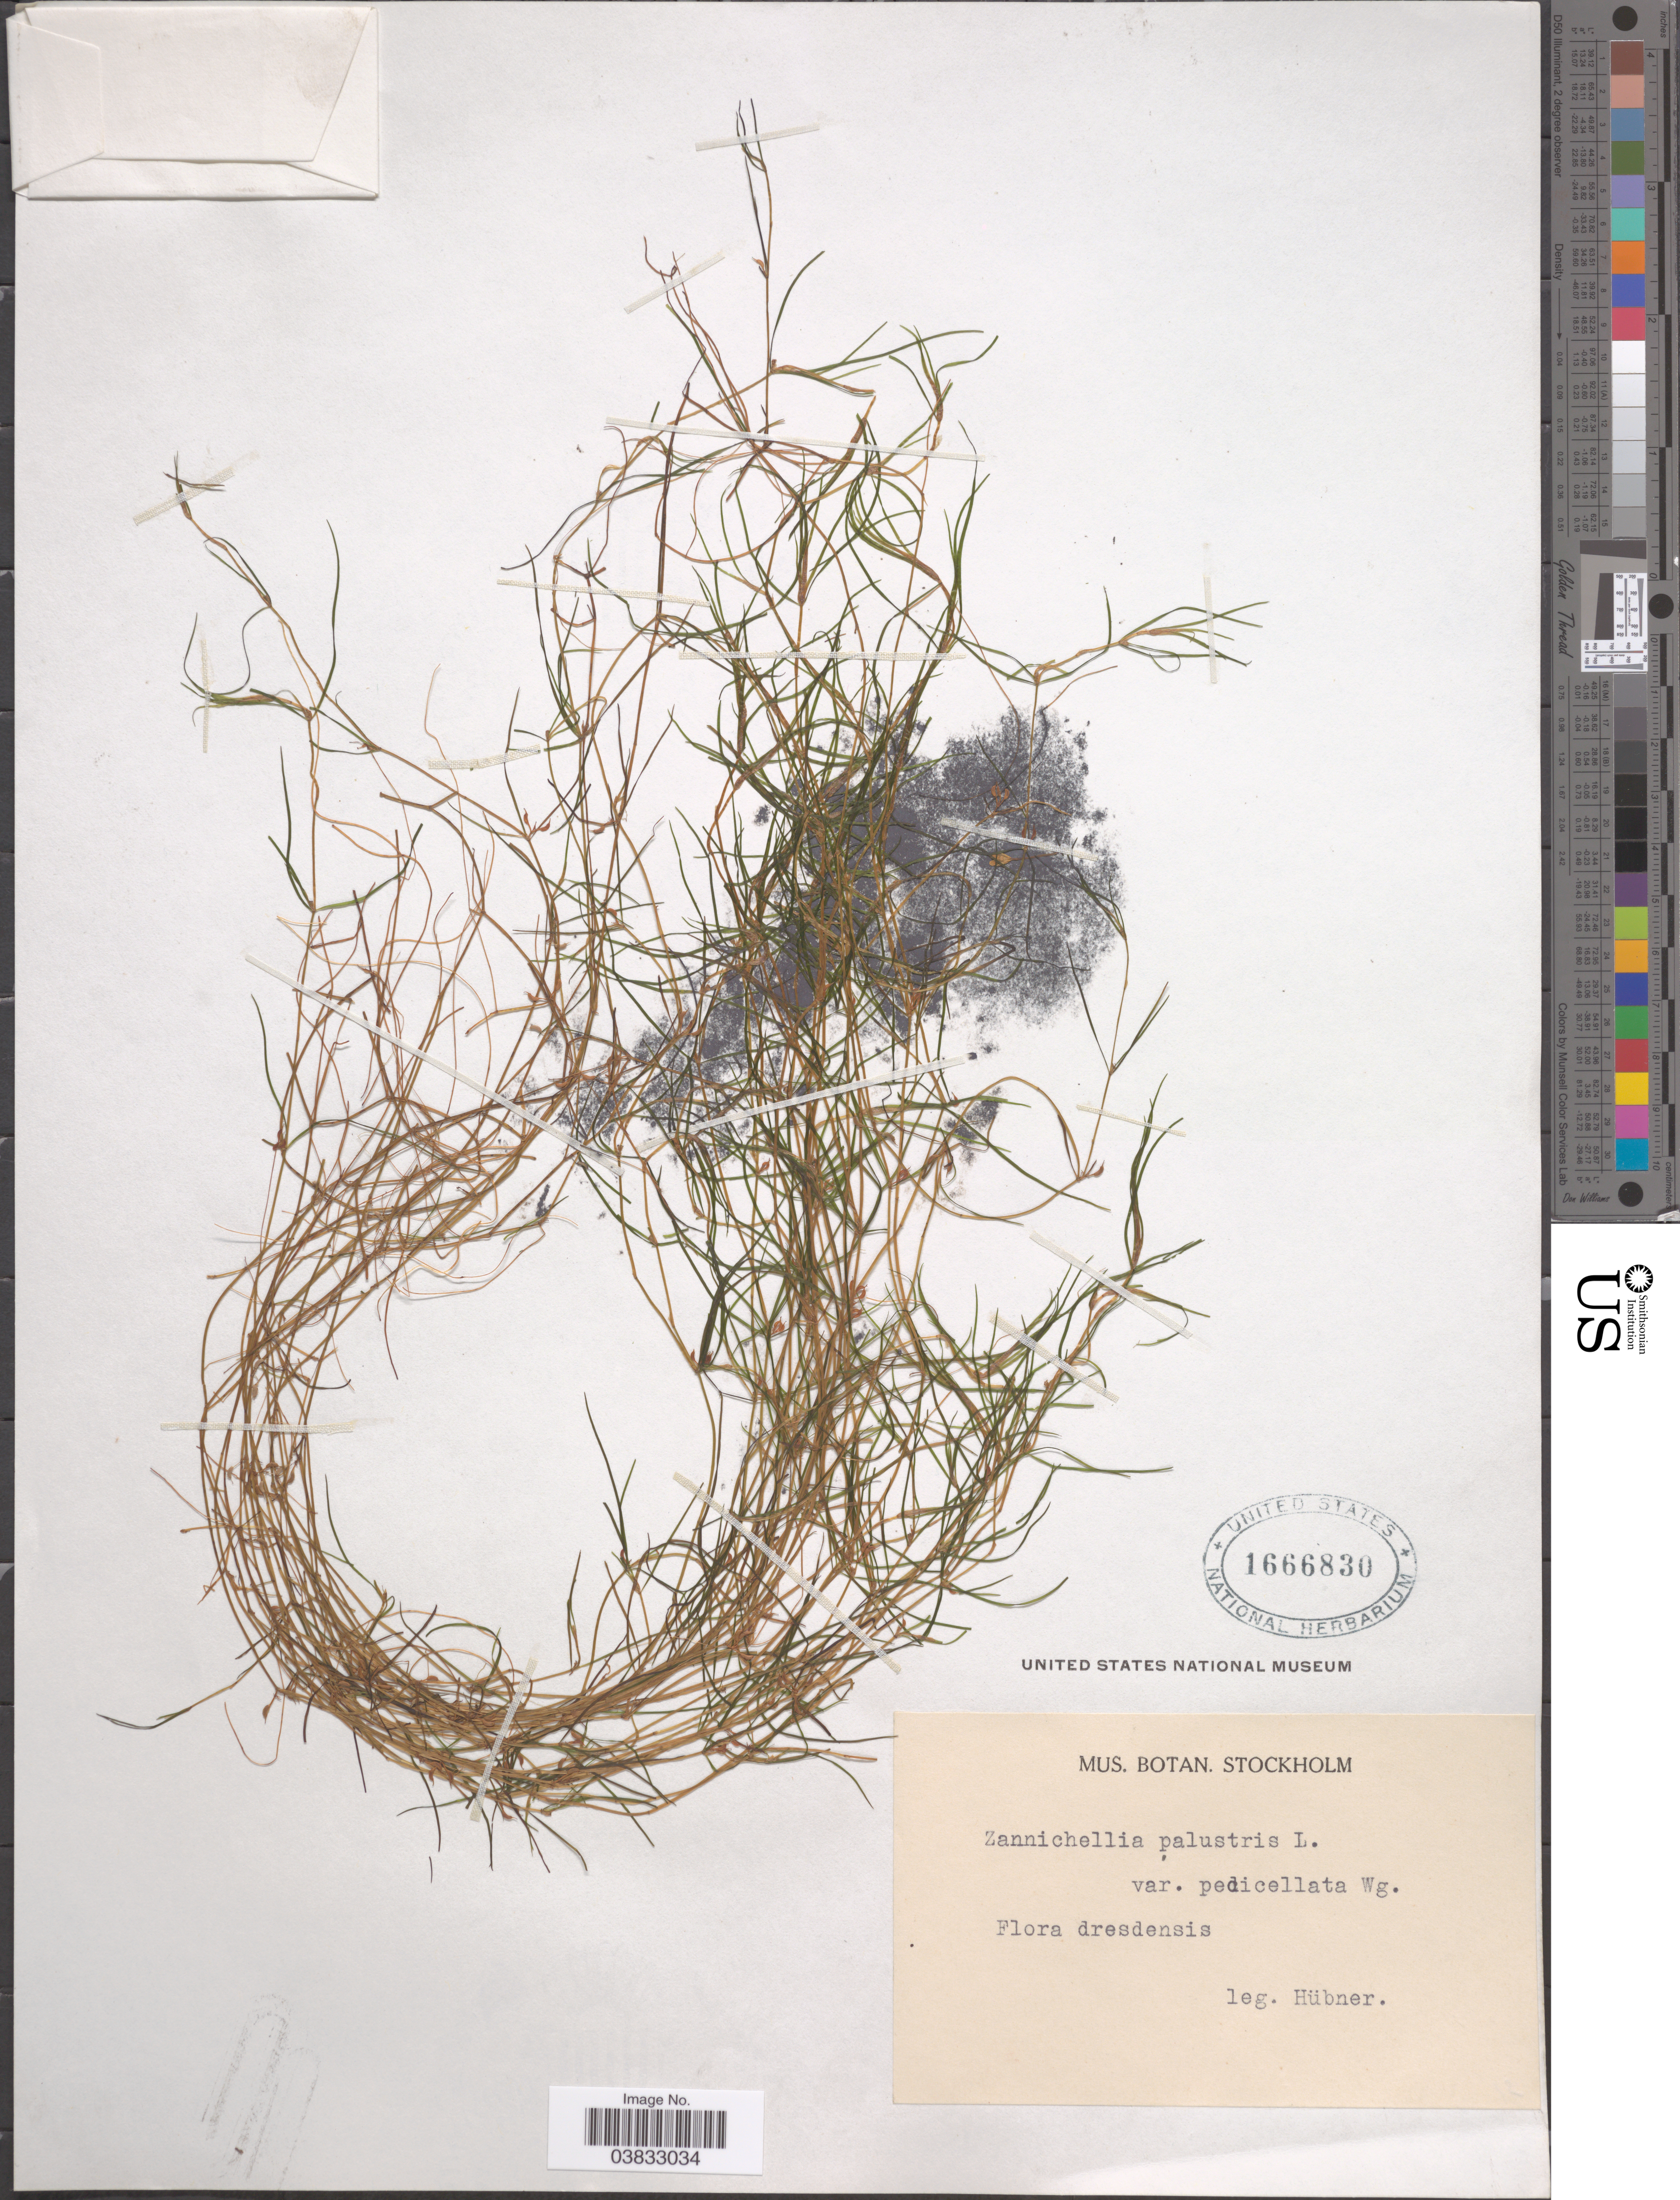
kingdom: Plantae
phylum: Tracheophyta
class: Liliopsida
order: Alismatales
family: Potamogetonaceae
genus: Zannichellia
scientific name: Zannichellia palustris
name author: L.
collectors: Hübner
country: Germany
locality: Dresdensis.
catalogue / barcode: US 1666830